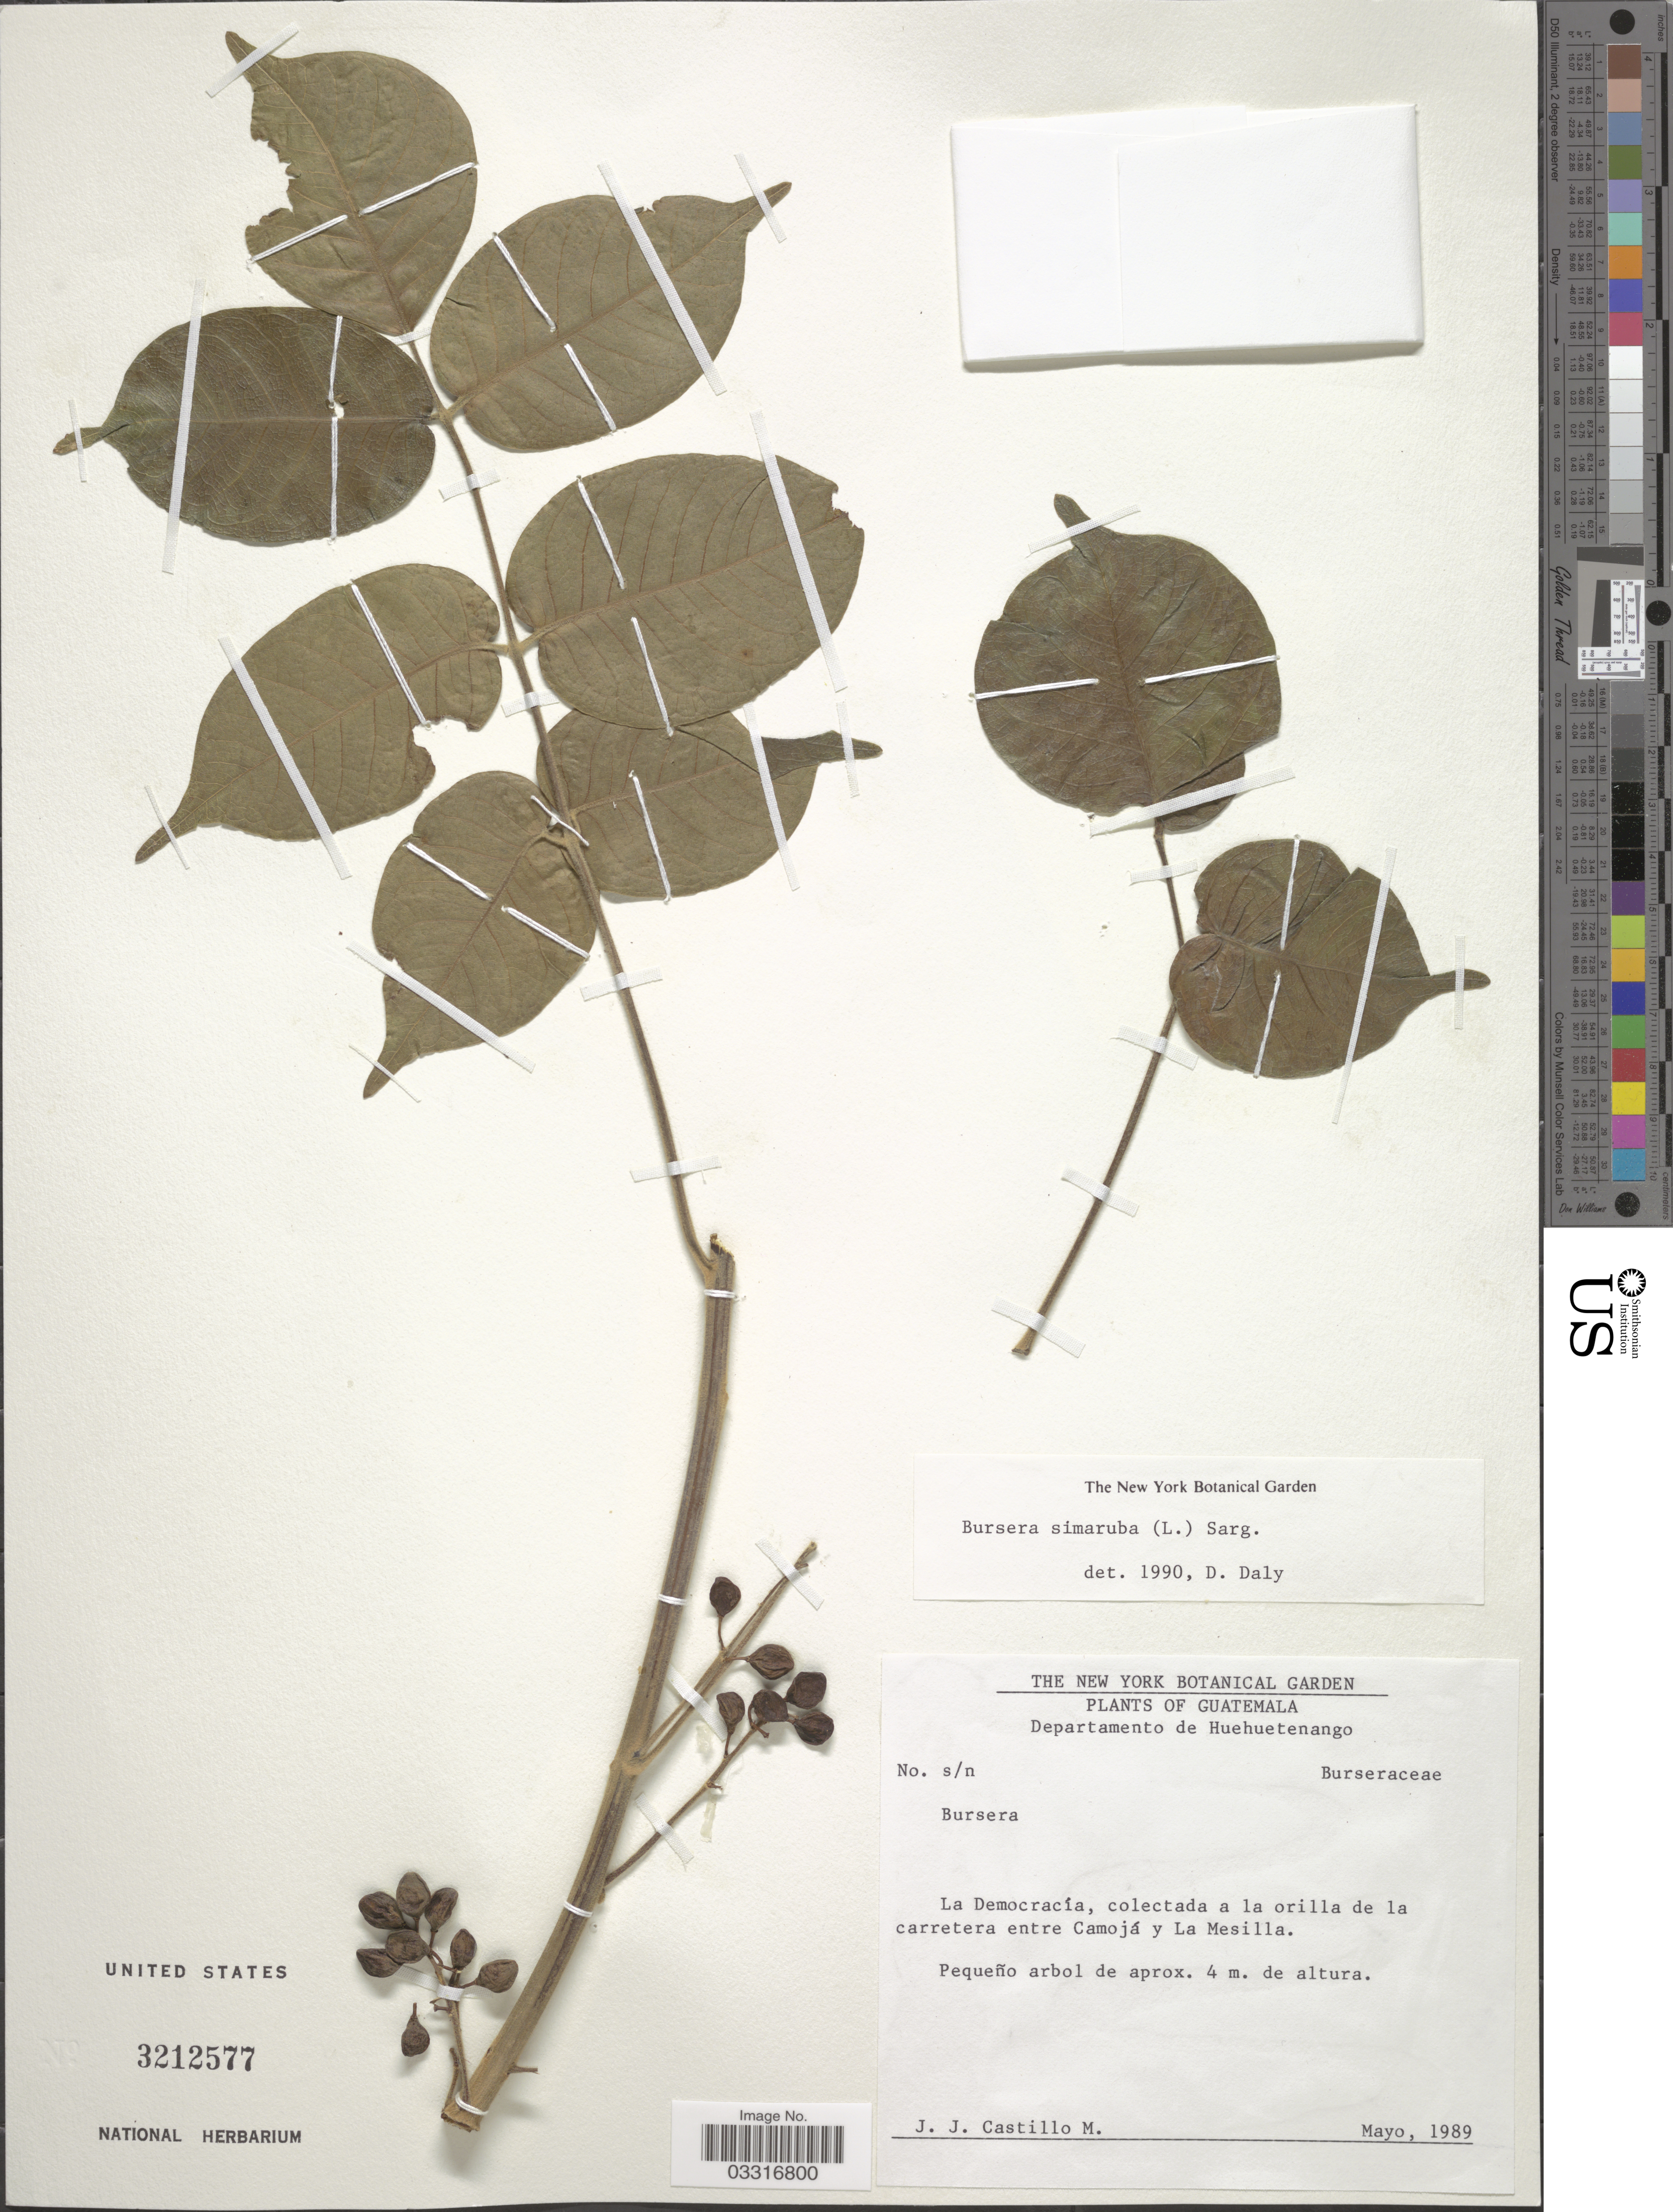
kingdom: Plantae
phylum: Tracheophyta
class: Magnoliopsida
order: Sapindales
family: Burseraceae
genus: Bursera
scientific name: Bursera simaruba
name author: (L.) Sarg.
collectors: J. Castillo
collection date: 1989-05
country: Guatemala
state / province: Huehuetenango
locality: Departamento de Huehuetenango, La Democracía, colectada a la orilla de la carretera entre Camojá y La Mesilla.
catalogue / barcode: US 3212577